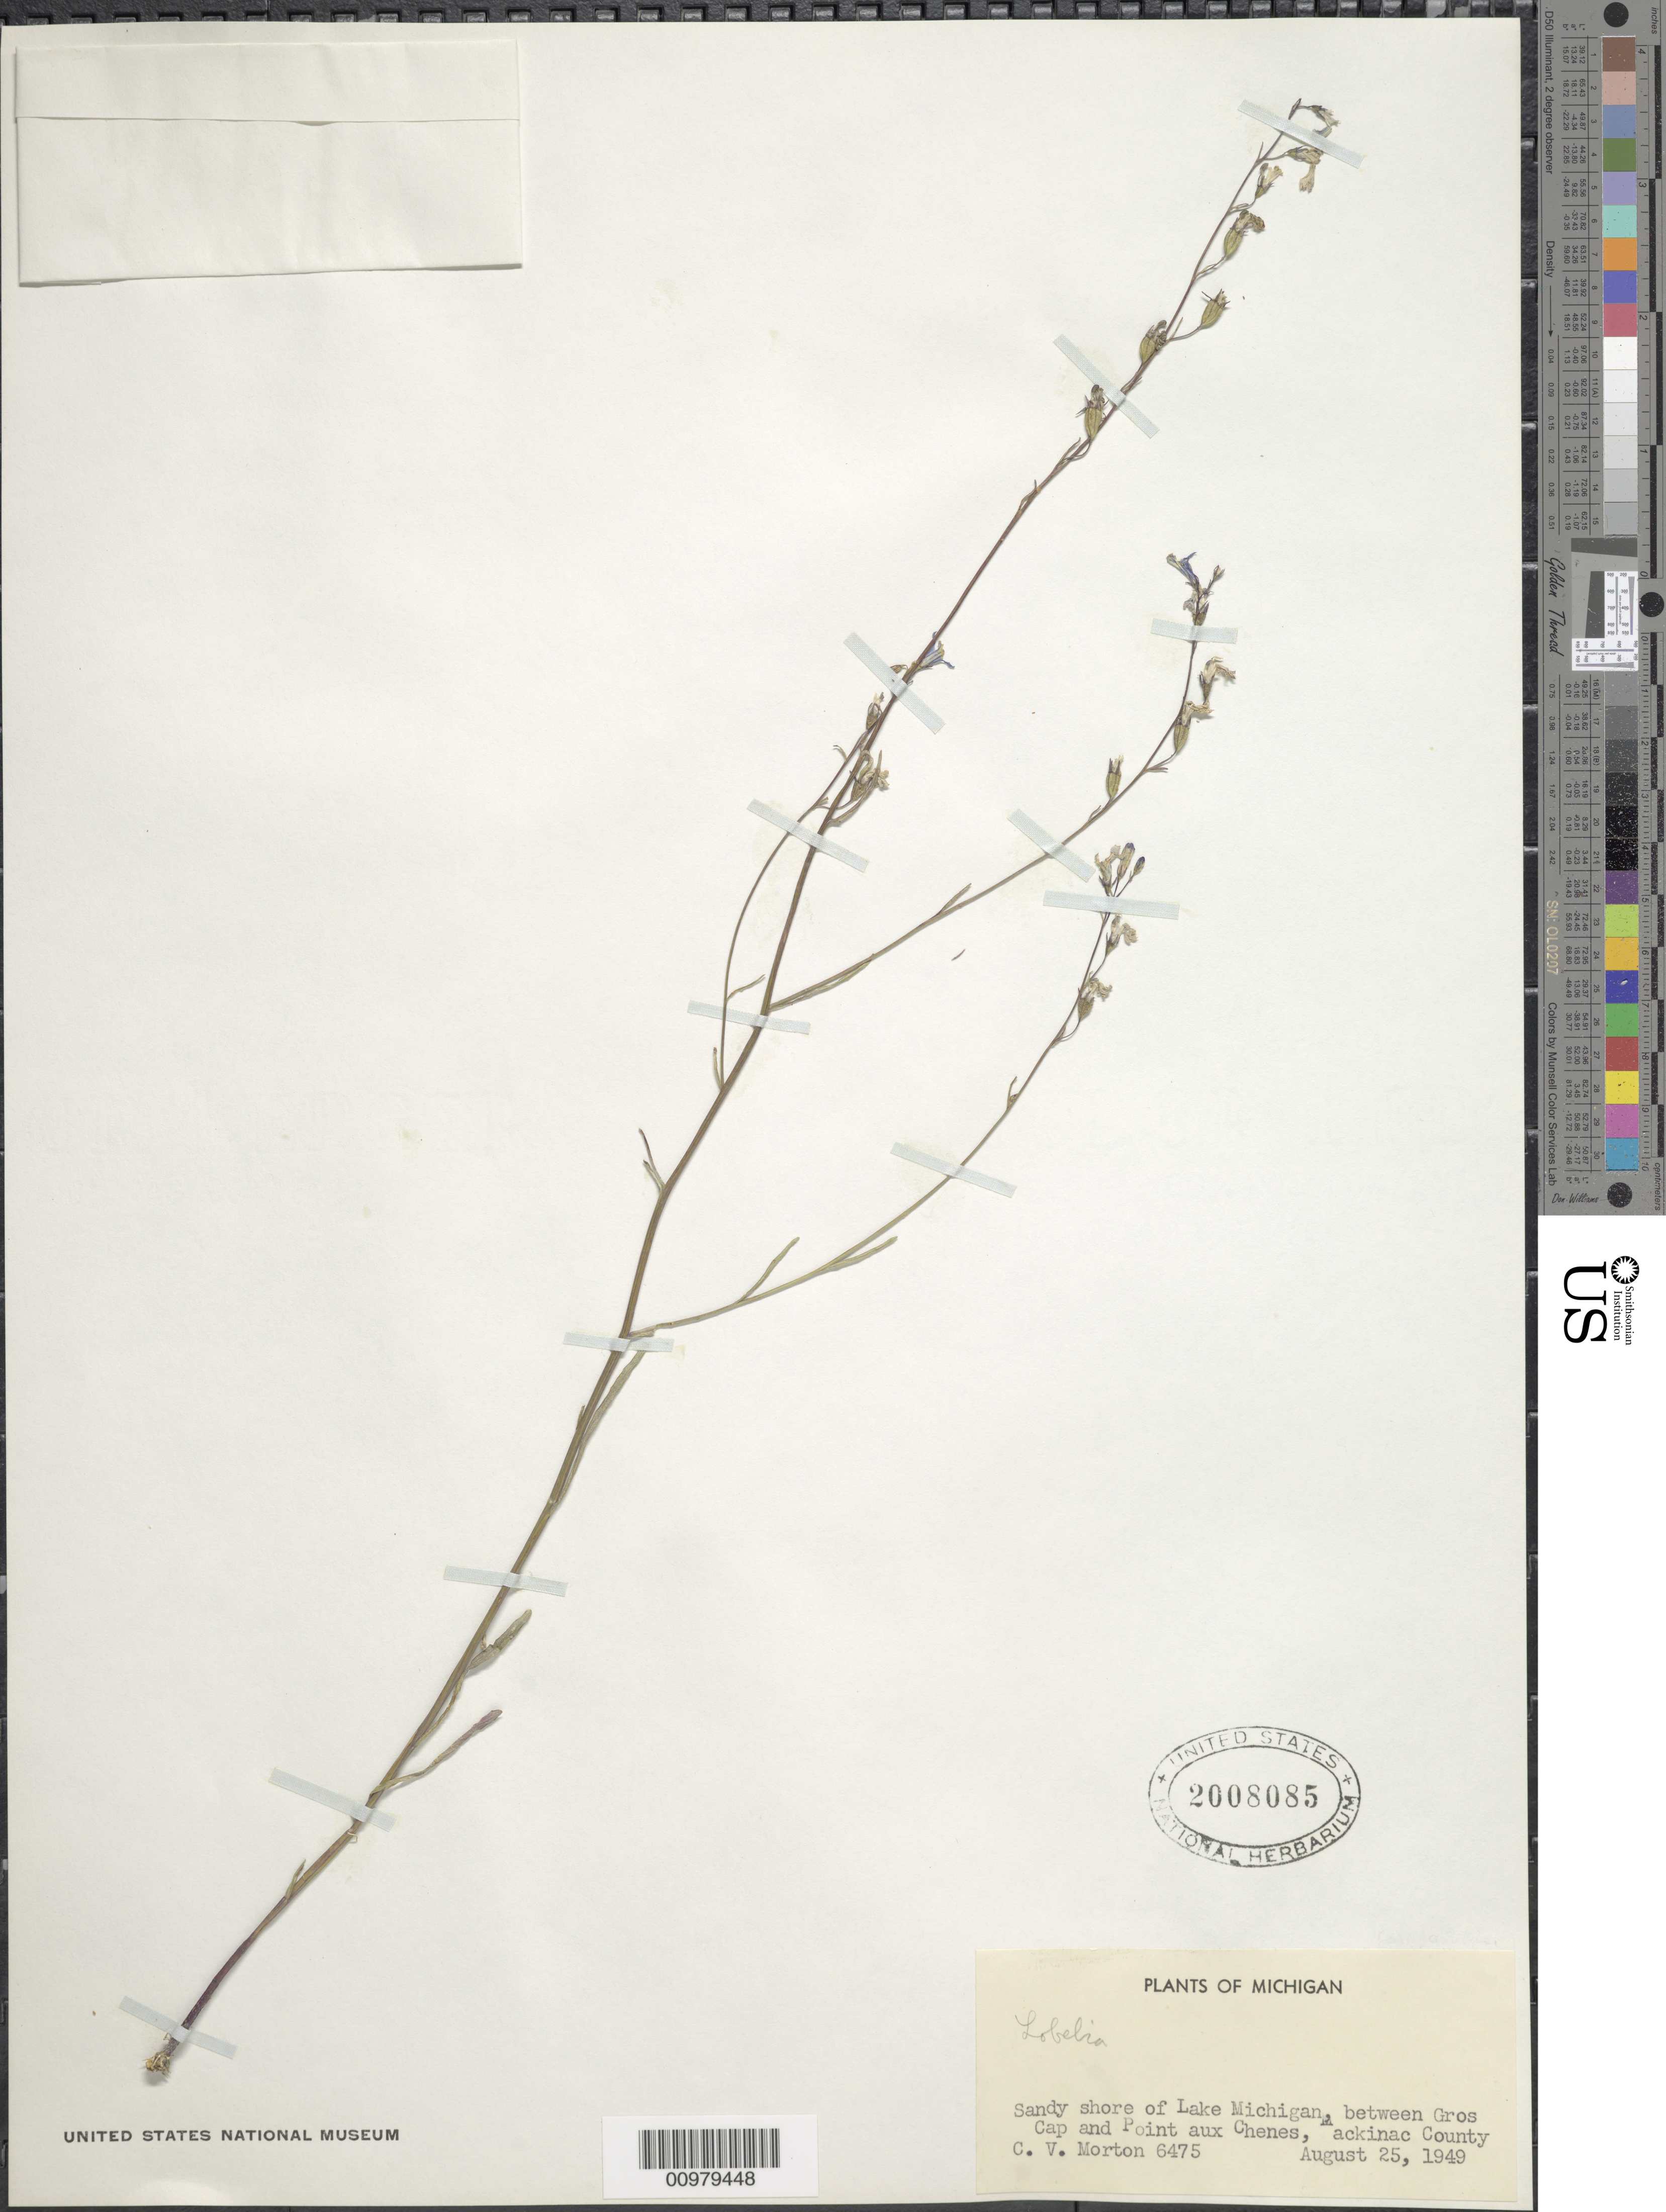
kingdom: Plantae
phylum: Tracheophyta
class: Magnoliopsida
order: Asterales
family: Campanulaceae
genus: Lobelia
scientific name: Lobelia sp.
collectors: C. V. Morton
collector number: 6475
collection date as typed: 25 Aug 1949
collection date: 1949-08-25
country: United States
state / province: Michigan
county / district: Mackinac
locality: Lake Michigan, between Gros Cap and Point aux Chenes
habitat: Sandy shore.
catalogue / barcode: US 2008085